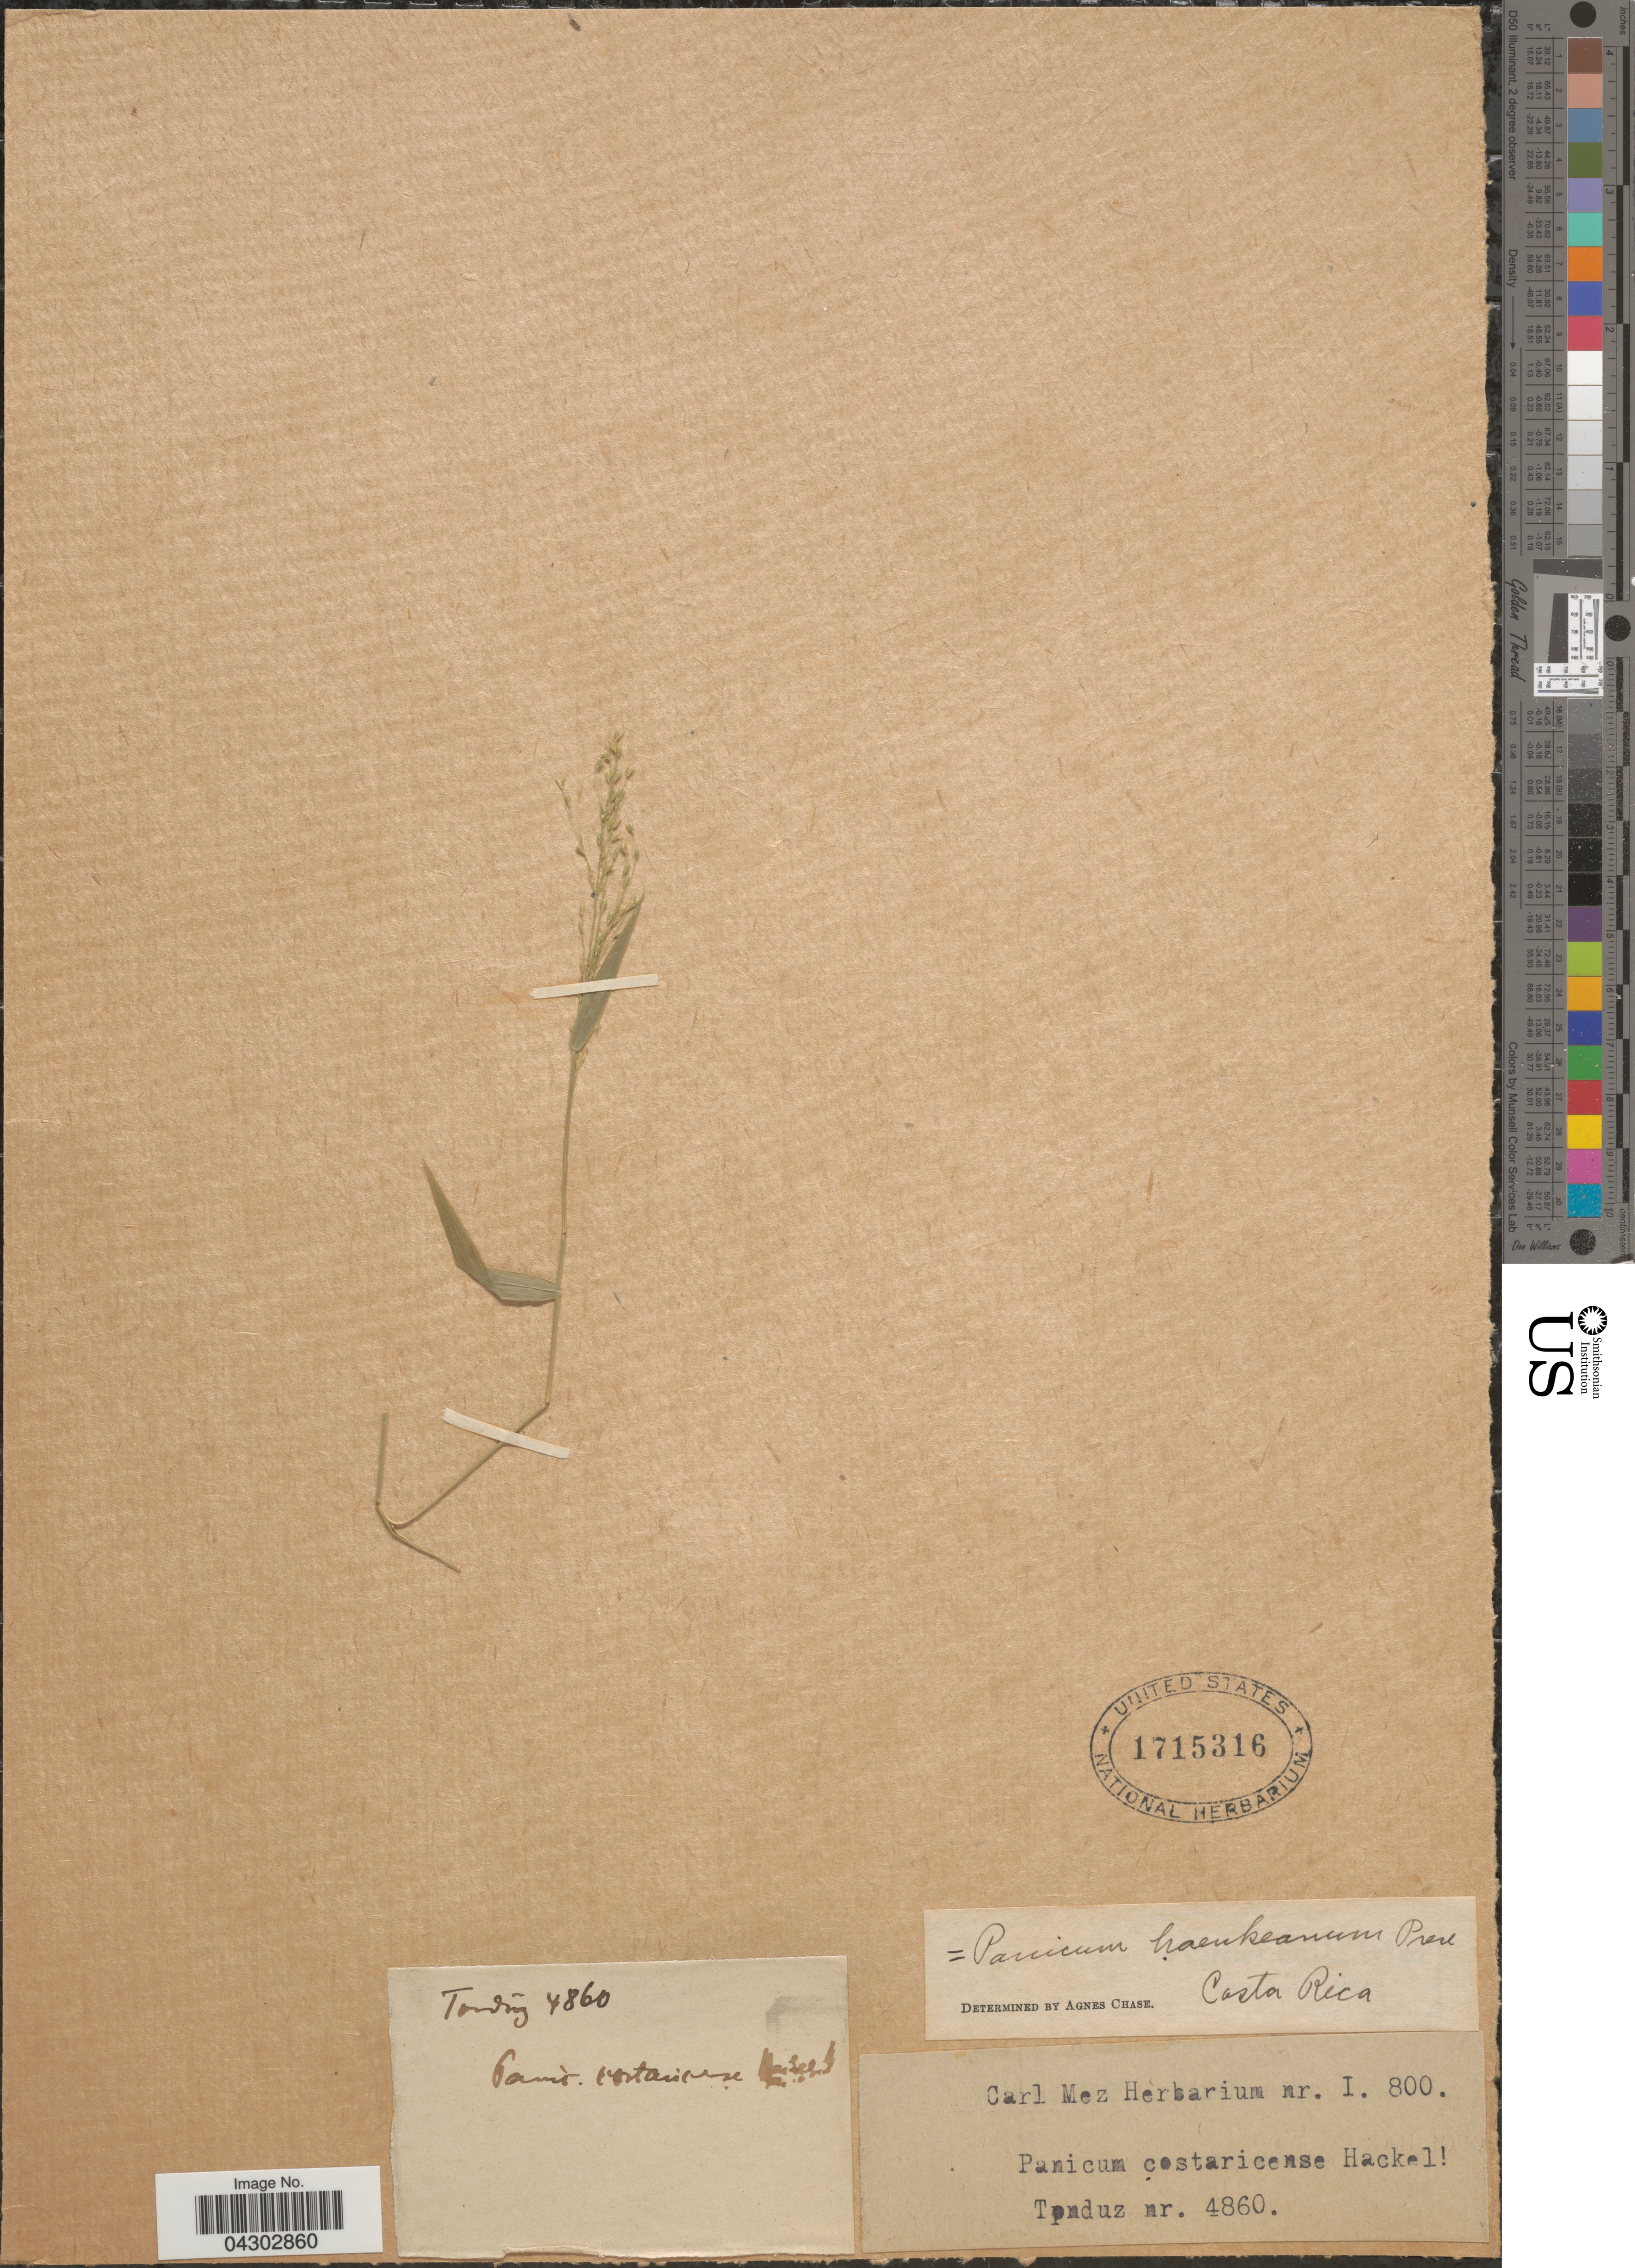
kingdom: Plantae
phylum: Tracheophyta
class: Liliopsida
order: Poales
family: Poaceae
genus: Panicum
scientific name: Panicum haenkeanum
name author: J. Presl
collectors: Tonduz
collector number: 4860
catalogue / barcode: US 1715316